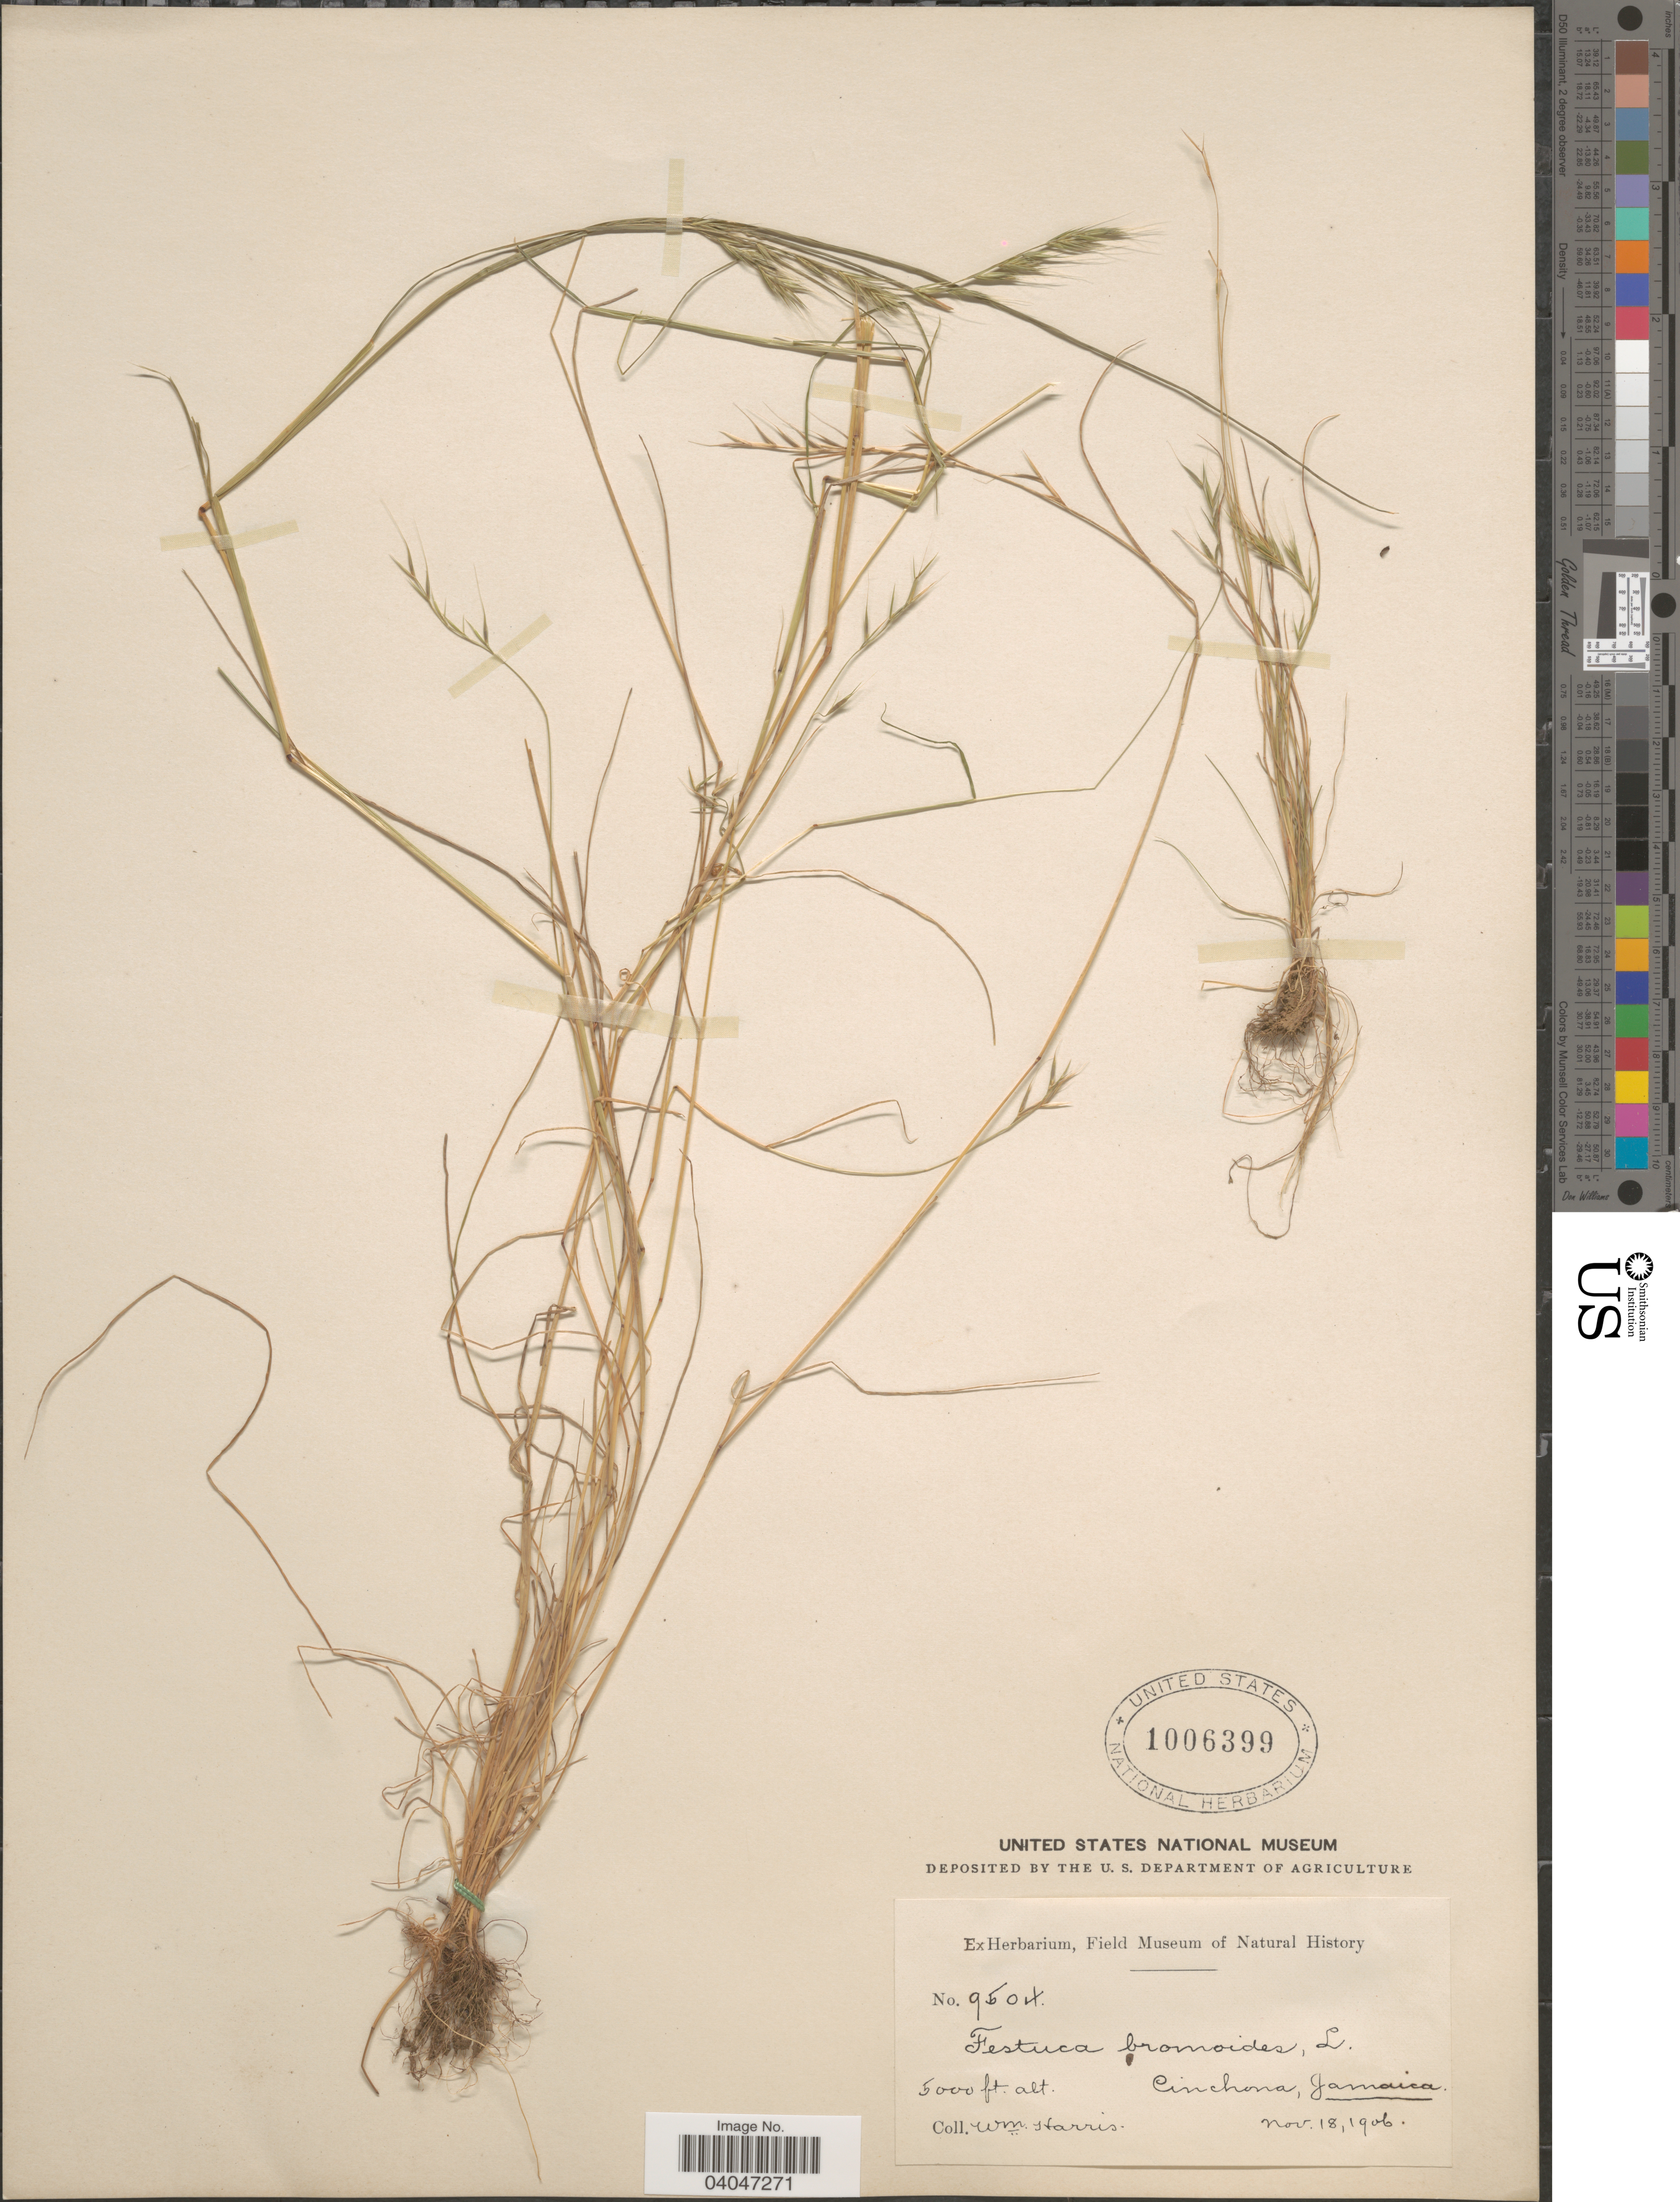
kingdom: Plantae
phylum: Tracheophyta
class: Liliopsida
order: Poales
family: Poaceae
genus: Festuca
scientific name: Festuca bromoides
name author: L.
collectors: W. H. Harris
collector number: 9504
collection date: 1906-11-18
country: Jamaica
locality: Cinchona.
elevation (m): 1524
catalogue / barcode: US 1006399